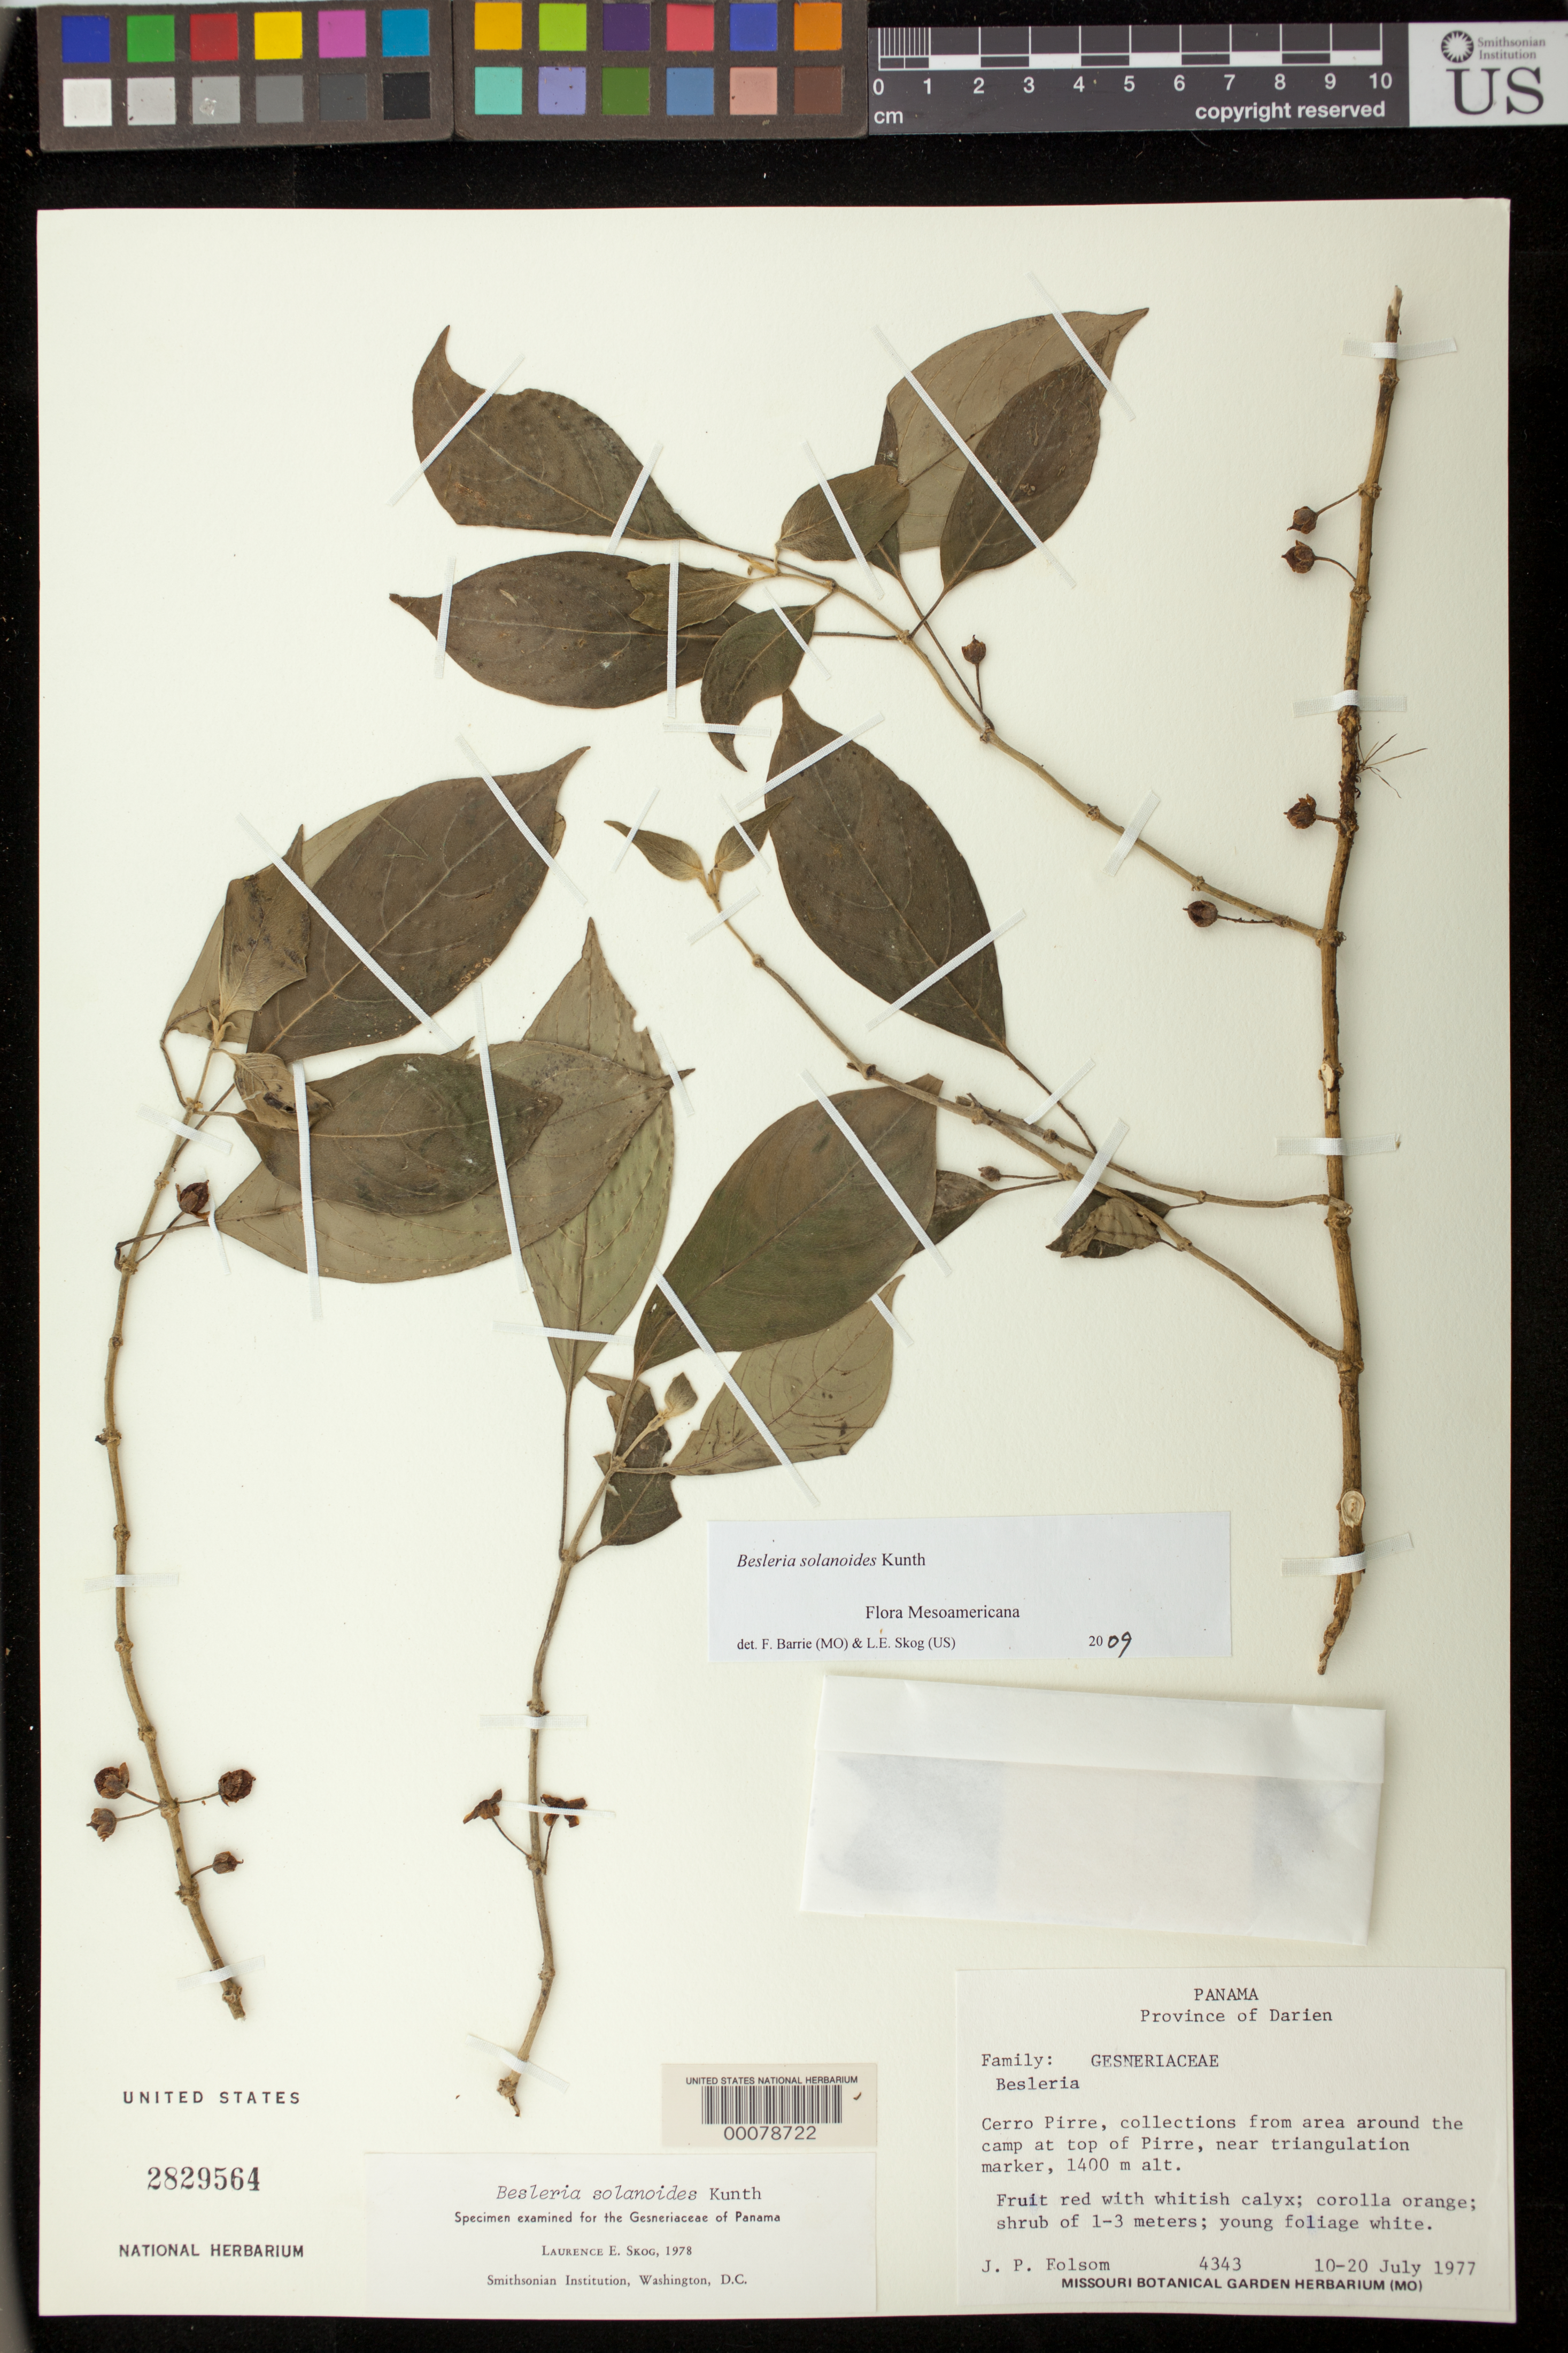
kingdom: Plantae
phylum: Tracheophyta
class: Magnoliopsida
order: Lamiales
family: Gesneriaceae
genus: Besleria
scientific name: Besleria solanoides var. solanoides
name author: Kunth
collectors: J. P. Folsom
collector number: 4343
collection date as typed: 10-20 Jul 1977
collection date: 1977-07-10/1977-07-20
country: Panama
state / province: Darién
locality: Cerro Pirre, collections from area around the camp at top of Pirre, near triangulation marker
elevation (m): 1400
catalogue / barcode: US 2829564